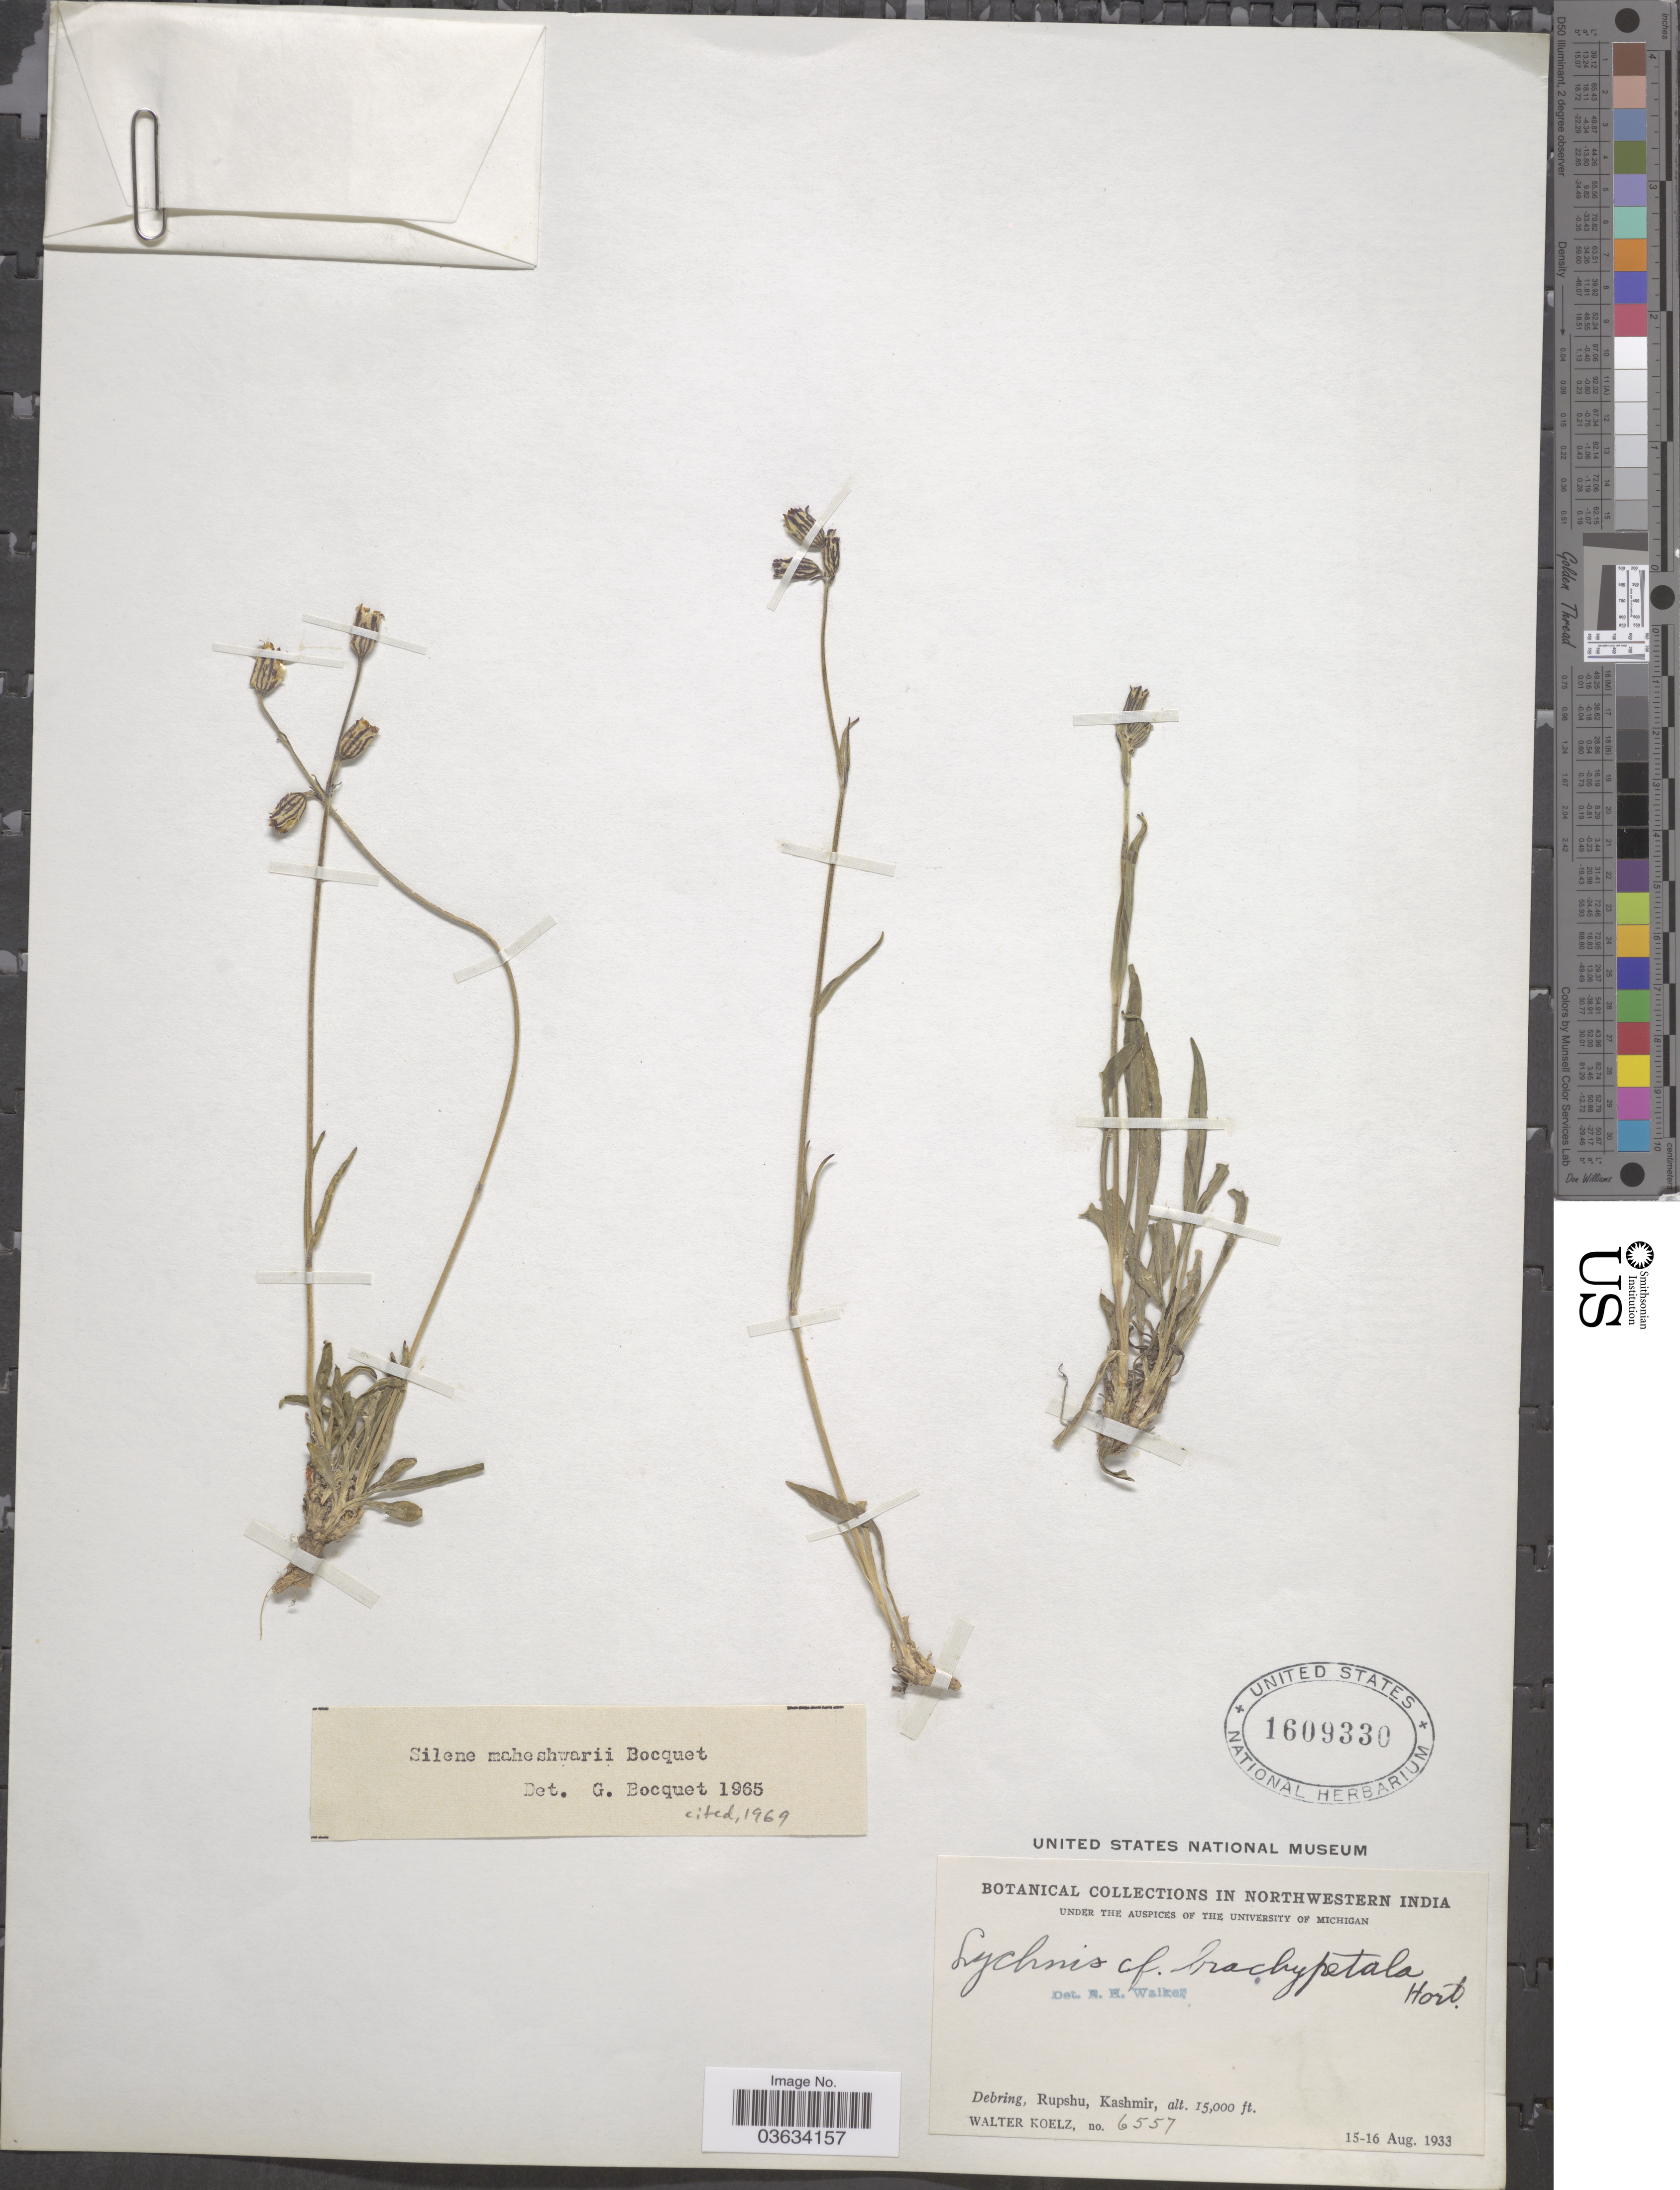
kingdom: Plantae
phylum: Tracheophyta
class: Magnoliopsida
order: Caryophyllales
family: Caryophyllaceae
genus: Silene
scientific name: Silene maheshwarii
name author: Bocquet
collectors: W. N. Koelz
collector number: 6557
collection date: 1933-08-15/1933-08-16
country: India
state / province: Jammu and Kashmir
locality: In Northwestern India. Debring, Rupshu, Kashmir.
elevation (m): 4572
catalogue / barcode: US 1609330